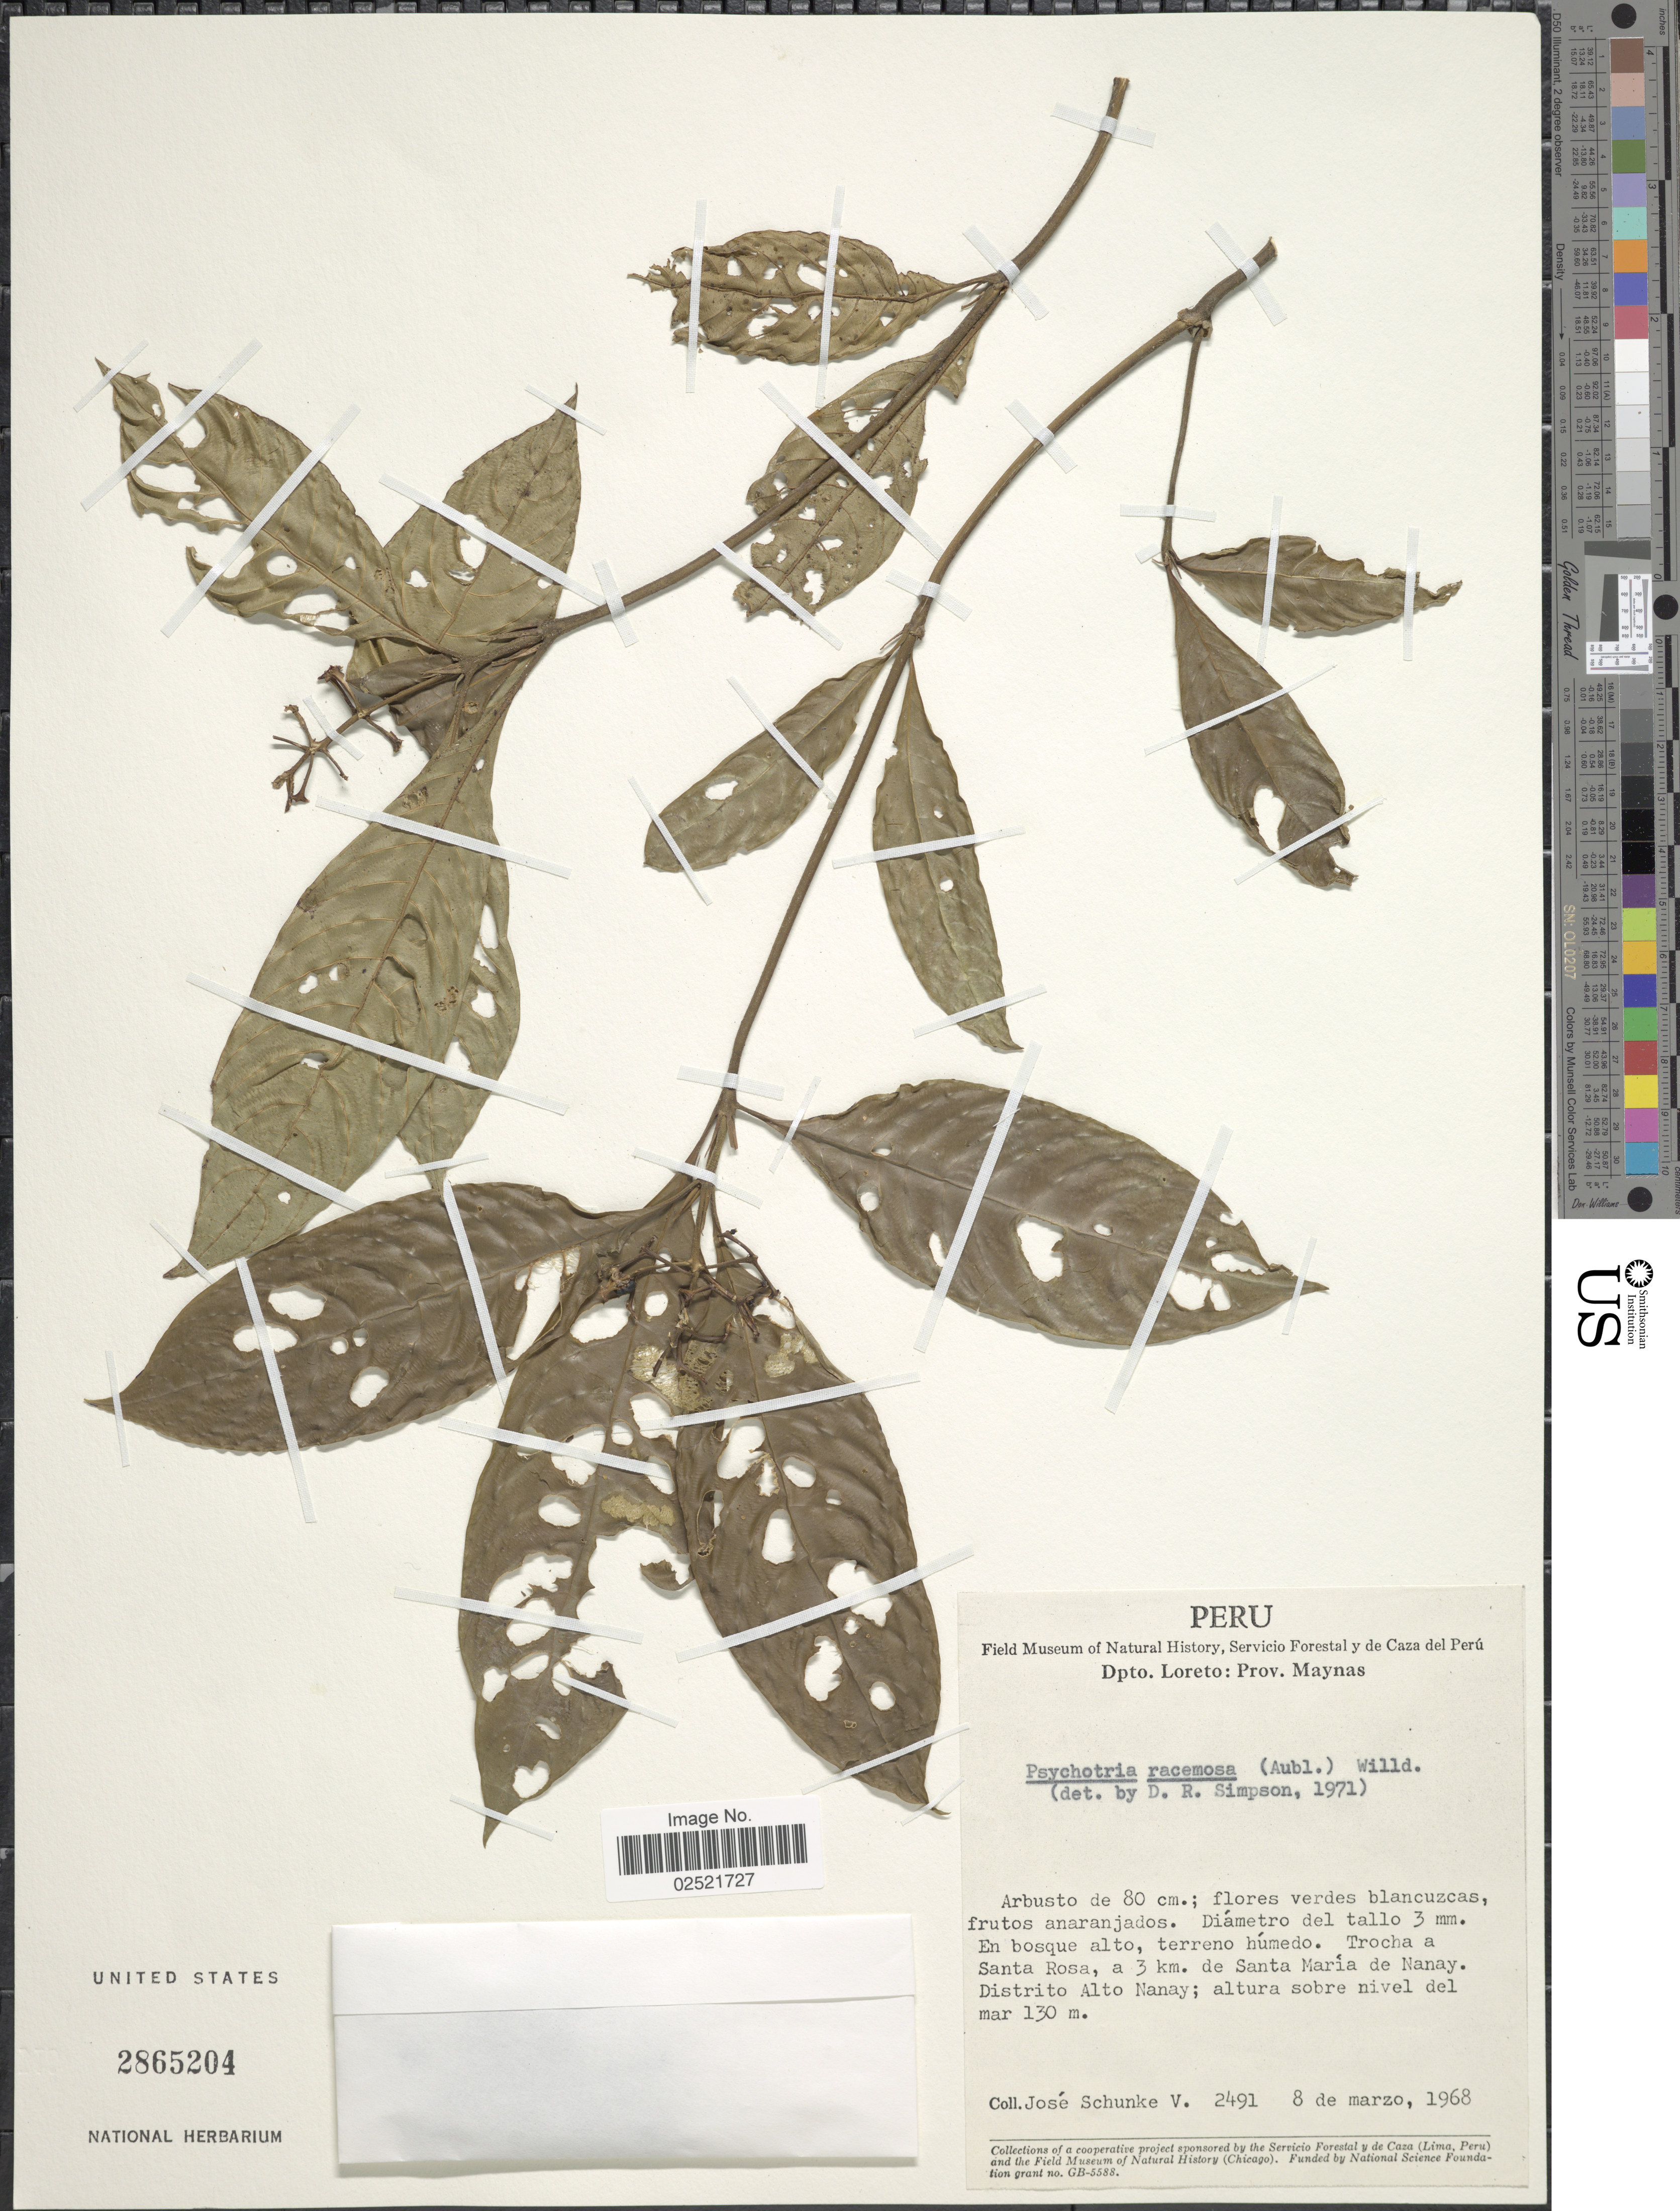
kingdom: Plantae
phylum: Tracheophyta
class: Magnoliopsida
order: Gentianales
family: Rubiaceae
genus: Psychotria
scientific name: Psychotria racemosa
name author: (Aubl.) Raeuschel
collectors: J. Schunke Vigo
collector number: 2491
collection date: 1968-03-08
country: Peru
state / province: Loreto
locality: Prov. Maynas, trocha a Santa Rosa, a 3 km de Santa Maria de Nanay, Distrito Alto Nanay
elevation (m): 130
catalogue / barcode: US 2865204